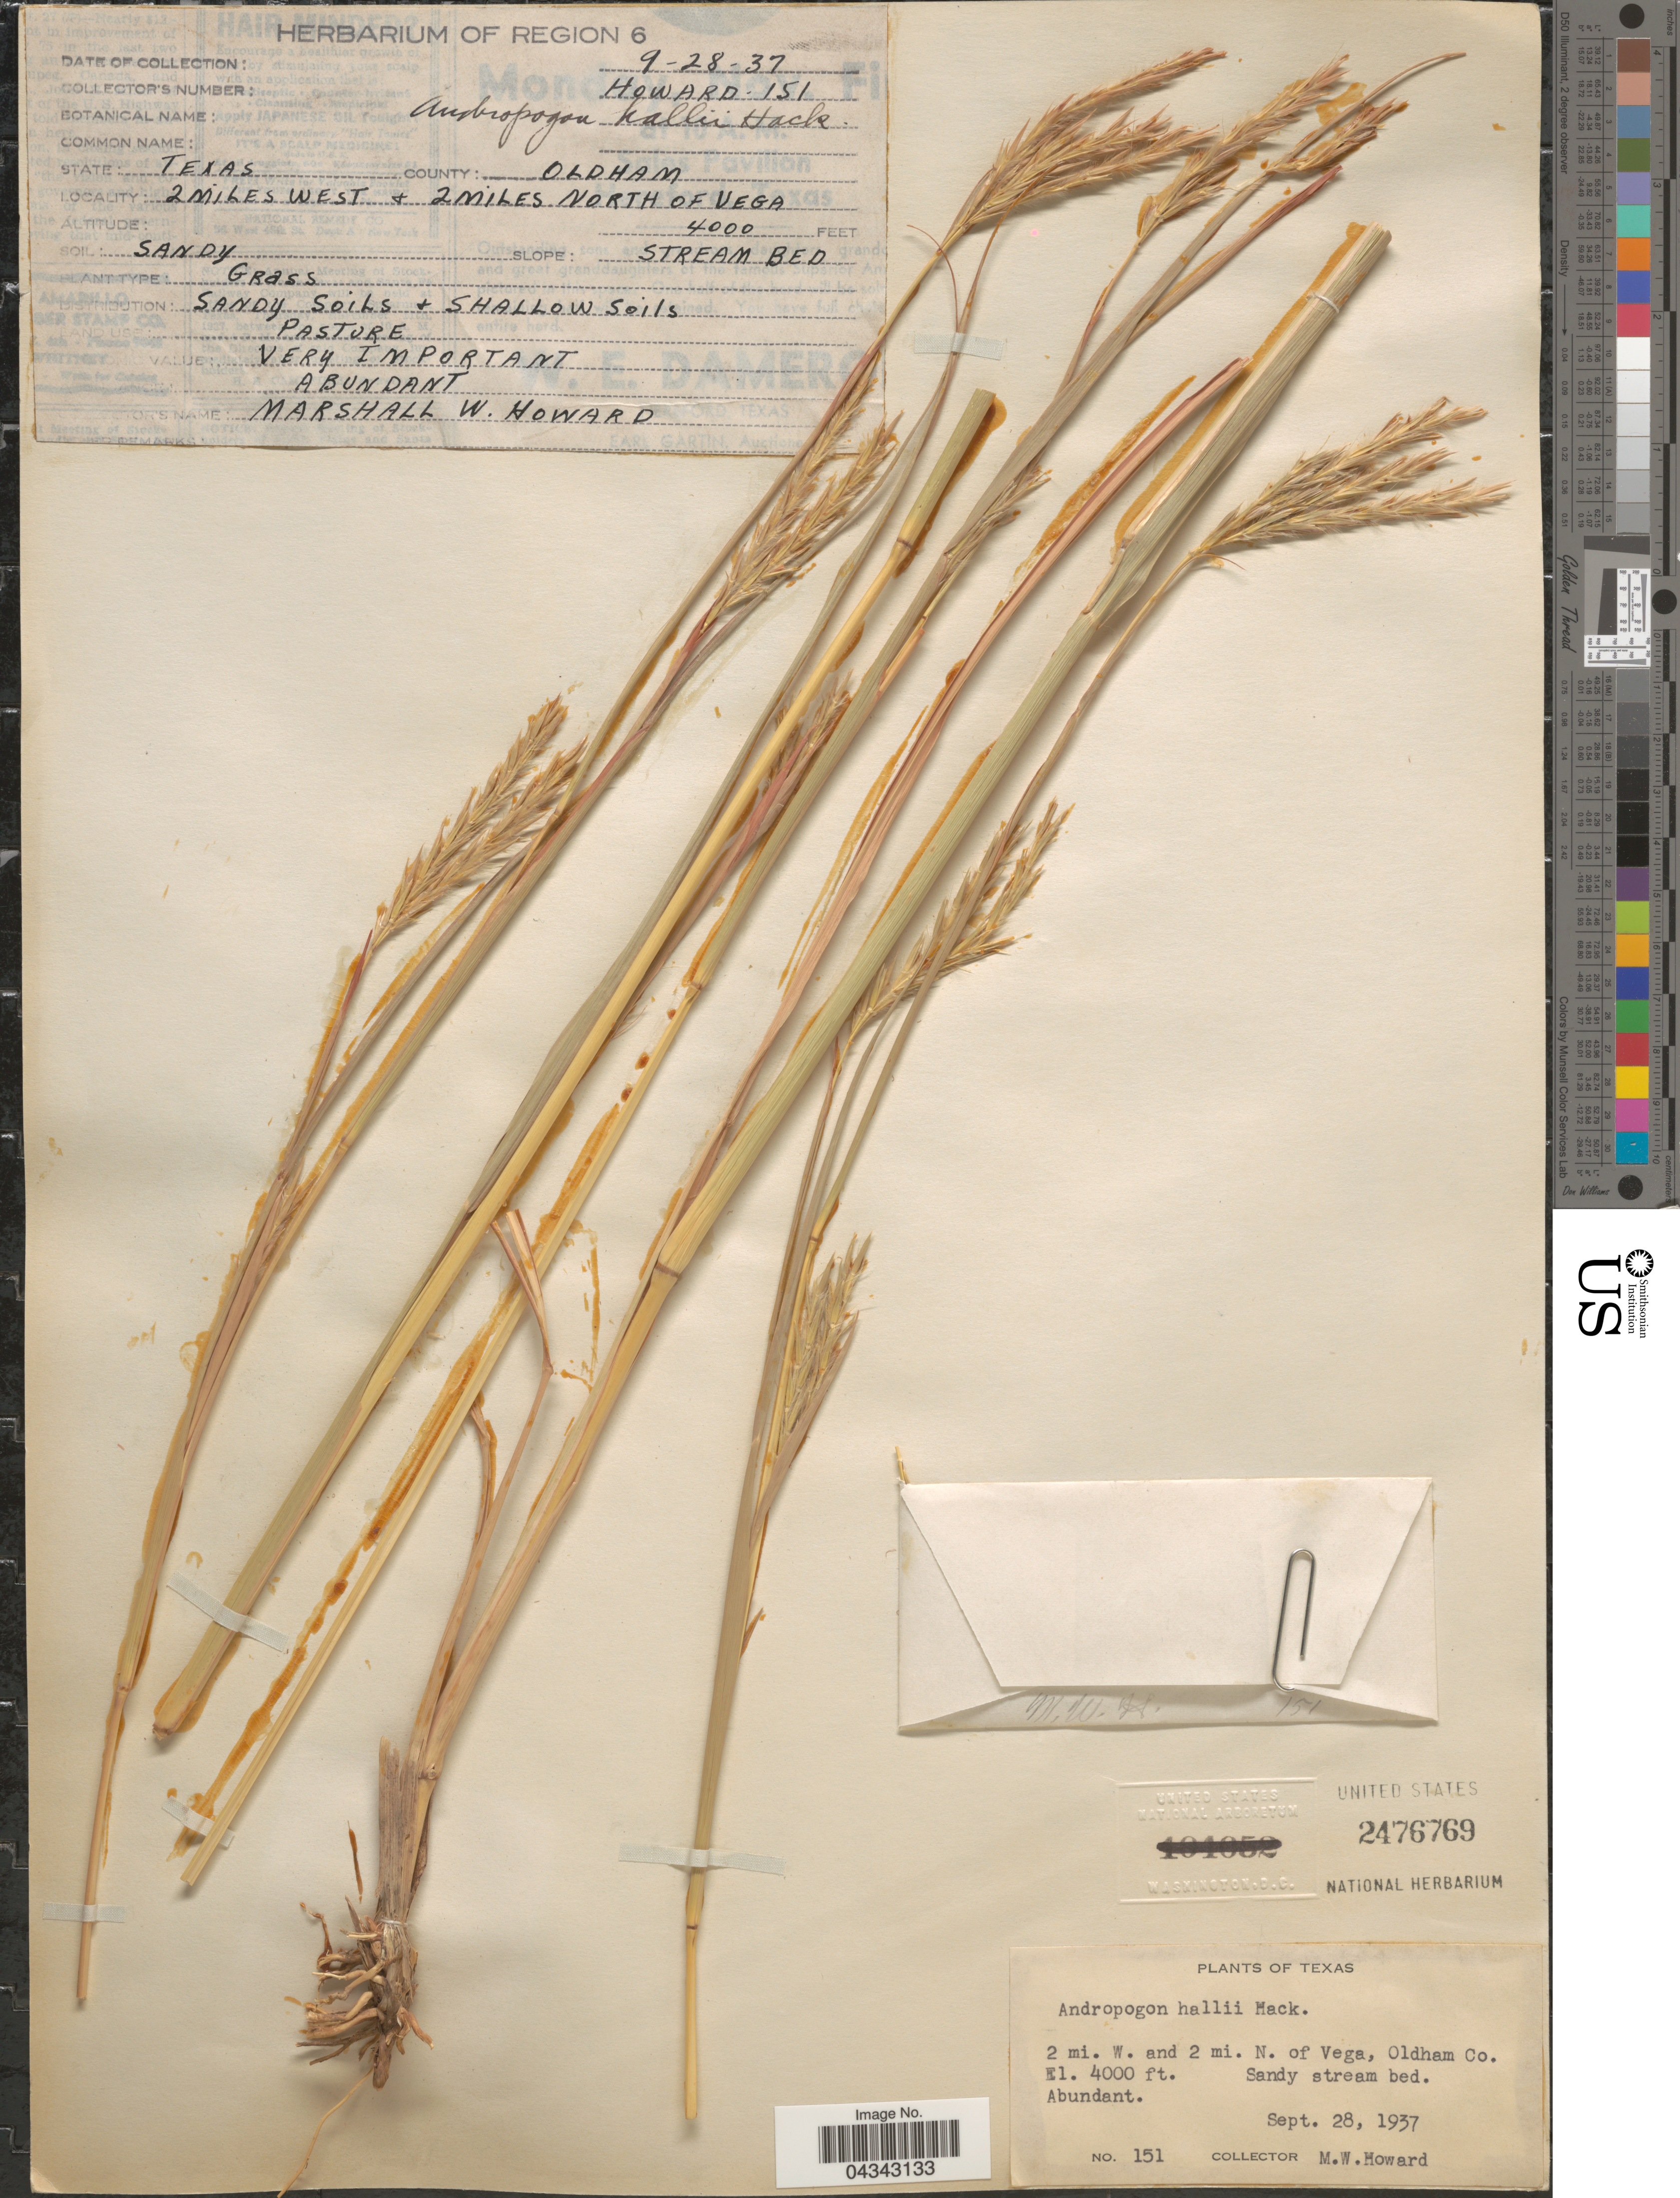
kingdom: Plantae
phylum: Tracheophyta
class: Liliopsida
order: Poales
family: Poaceae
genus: Andropogon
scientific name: Andropogon gerardii subsp. hallii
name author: (Hack.) Wipff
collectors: M. Howard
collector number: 151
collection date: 1937-09-28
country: United States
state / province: Texas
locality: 2 mi. W. and 2 mi. N. of Vega, Oldham Co.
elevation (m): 1219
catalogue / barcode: US 2476769